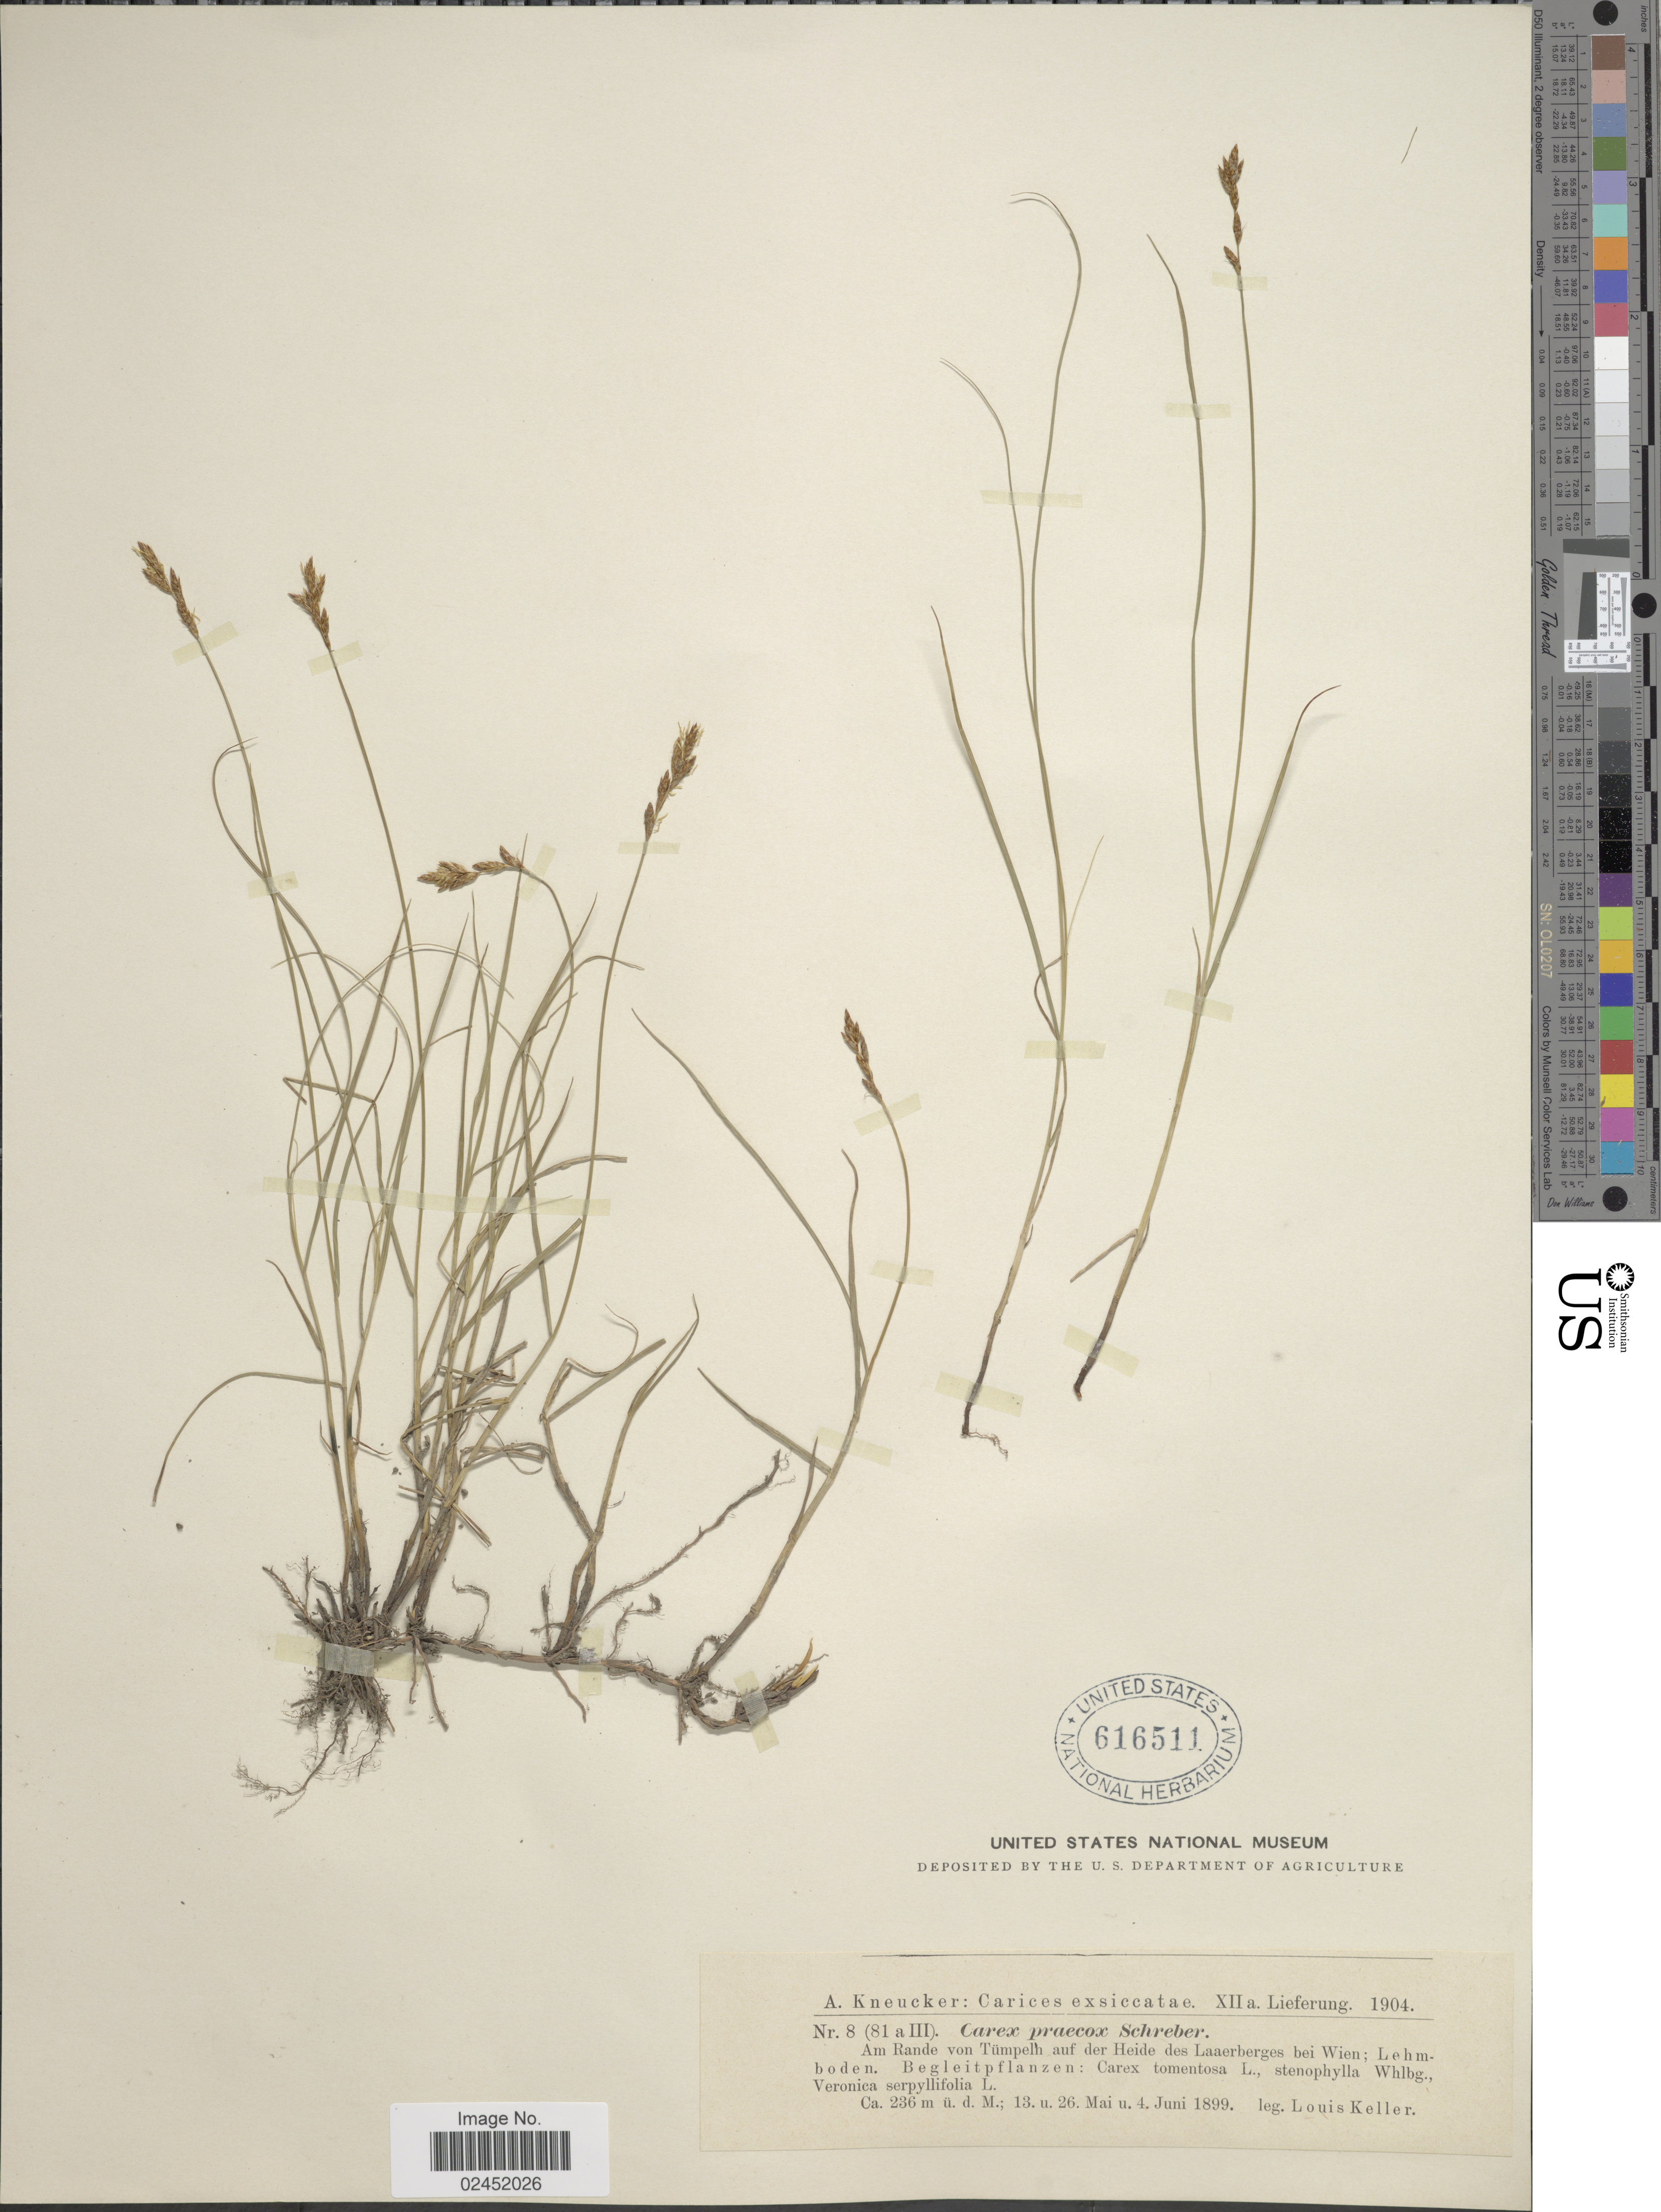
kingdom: Plantae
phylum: Tracheophyta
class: Liliopsida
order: Poales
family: Cyperaceae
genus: Carex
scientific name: Carex praecox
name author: Schreb.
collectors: L. Keller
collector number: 8 (81 a III)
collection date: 1899-05-13/1899-06-04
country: Austria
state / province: Wien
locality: Am Rande von Tümpelh auf der Heide des Laaerberges bei Wien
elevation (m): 236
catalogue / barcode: US 616511